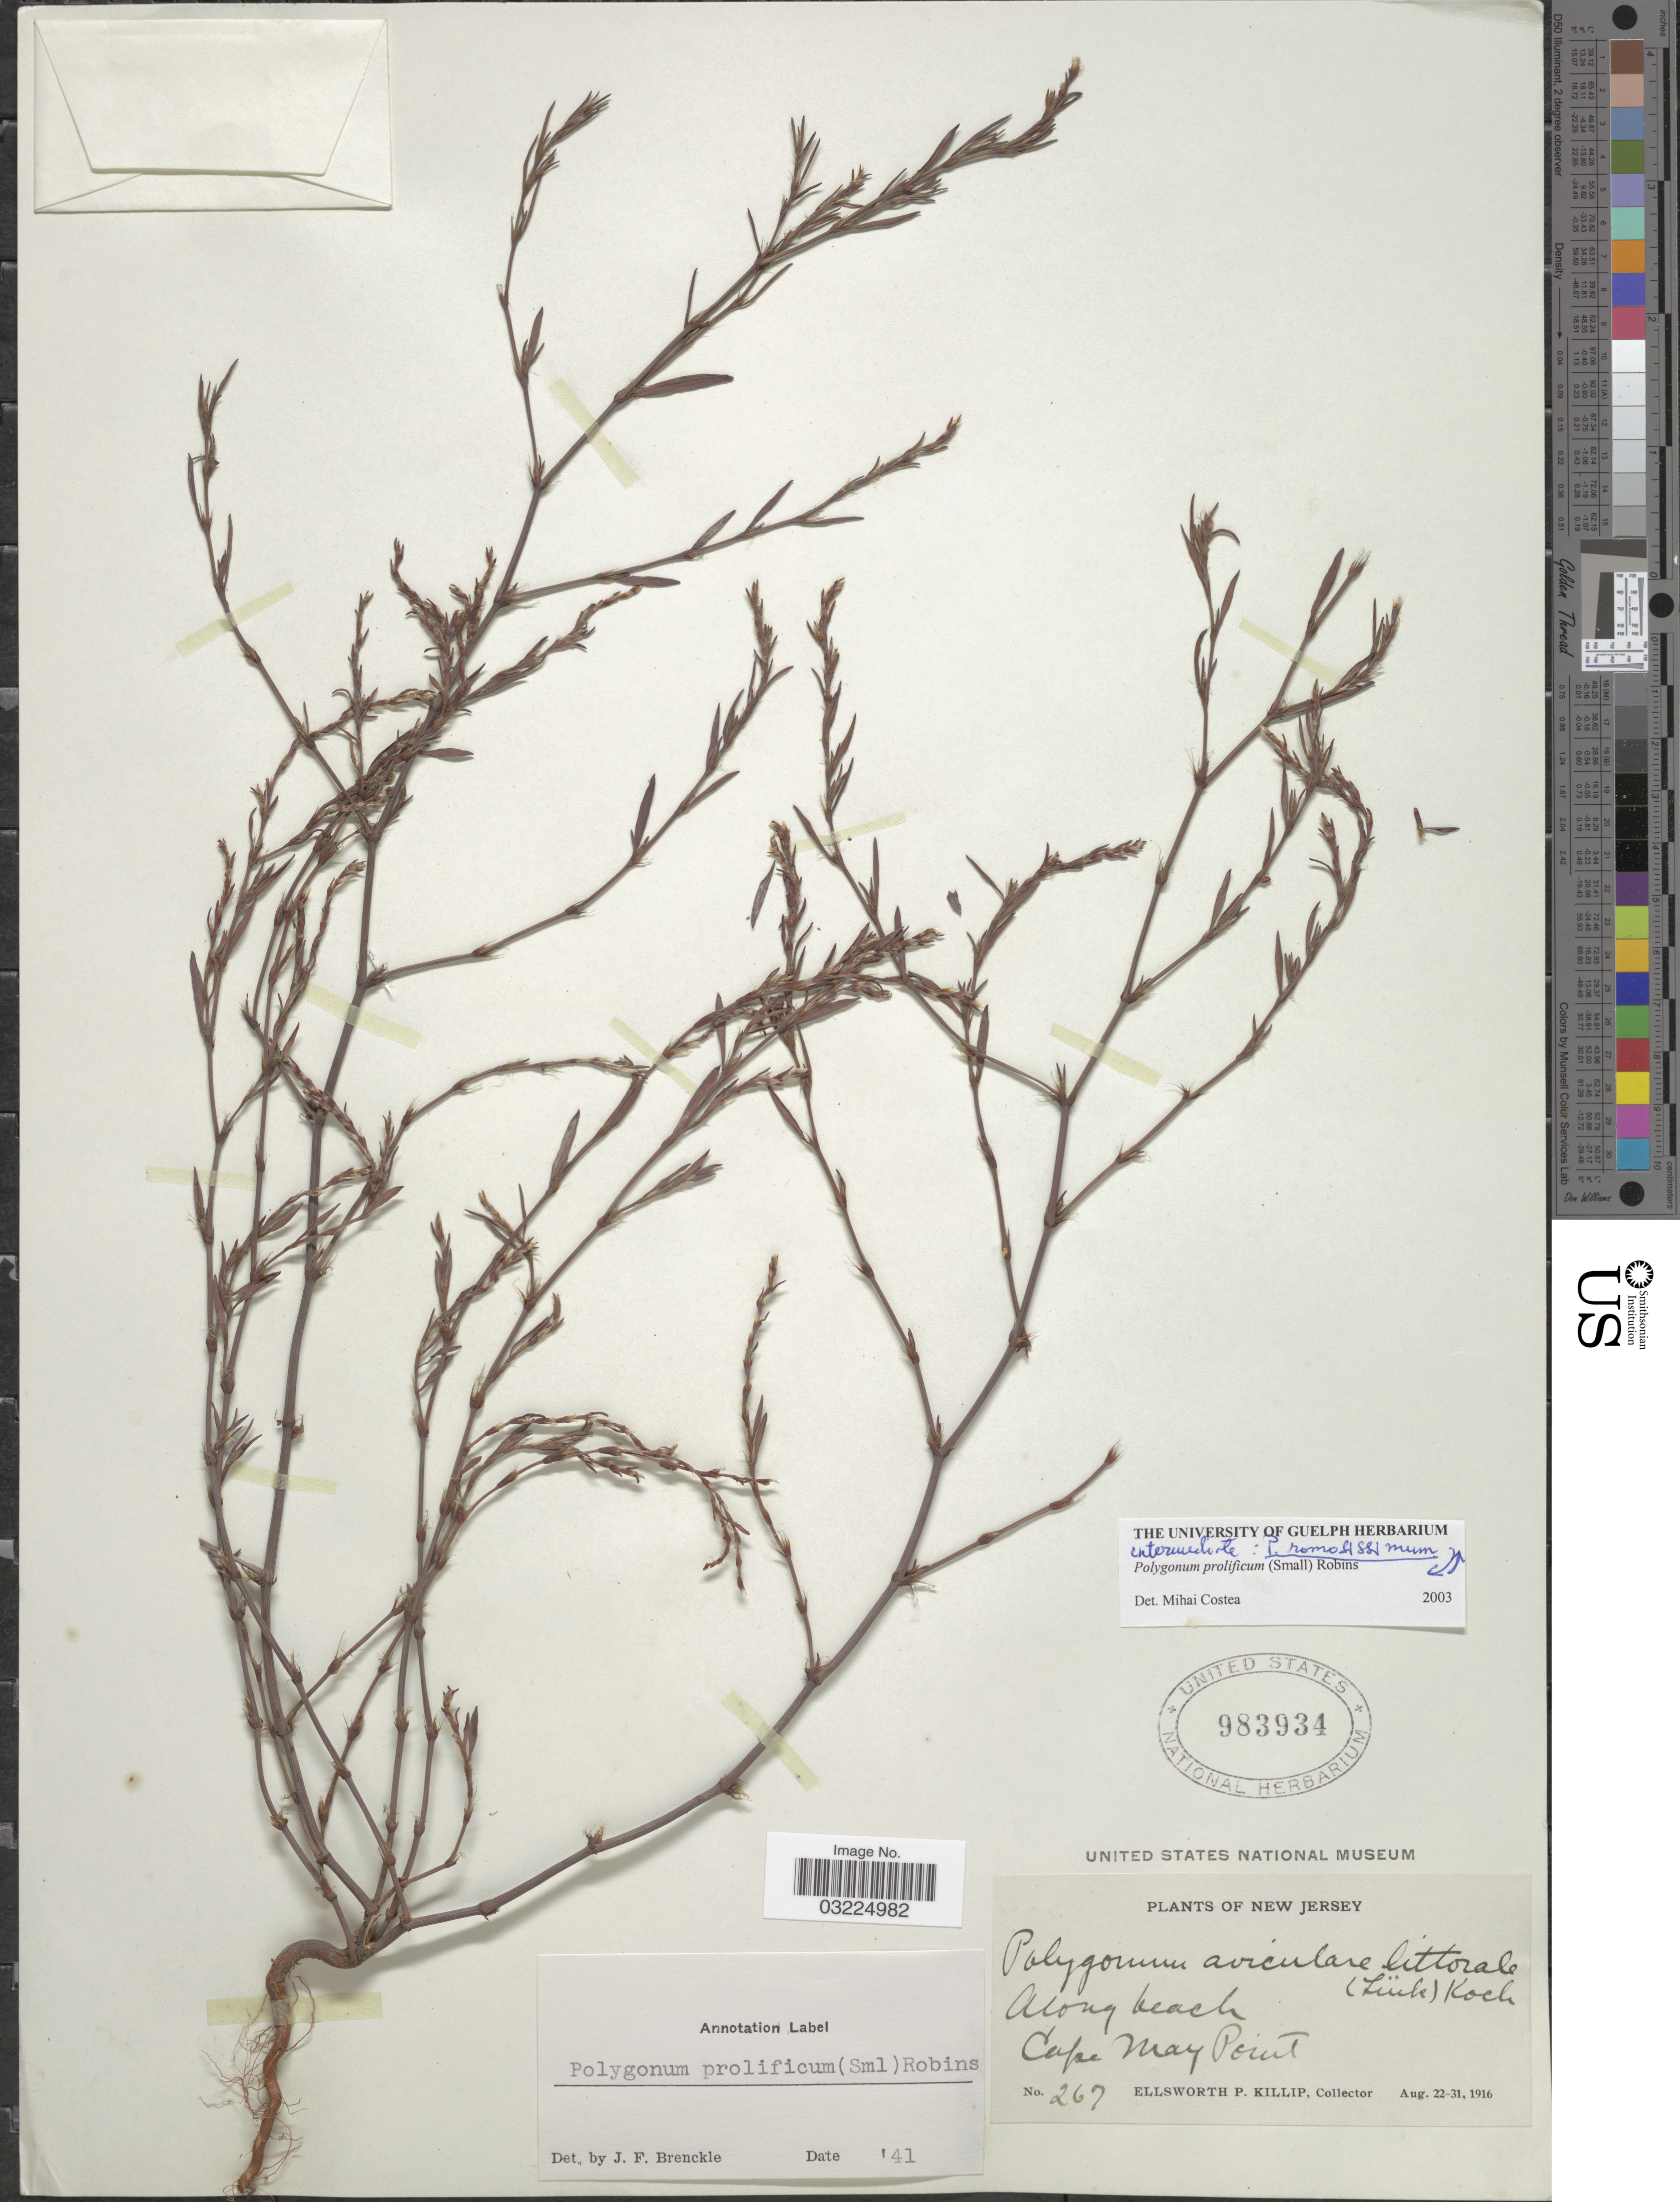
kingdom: Plantae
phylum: Tracheophyta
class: Magnoliopsida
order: Caryophyllales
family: Polygonaceae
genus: Polygonum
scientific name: Polygonum prolificum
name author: (Small) B.L. Rob.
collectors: E. P. Killip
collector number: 267*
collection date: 1916-08-22/1916-08-31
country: United States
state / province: New Jersey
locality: Along beach. Cape May Point.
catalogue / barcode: US 983934